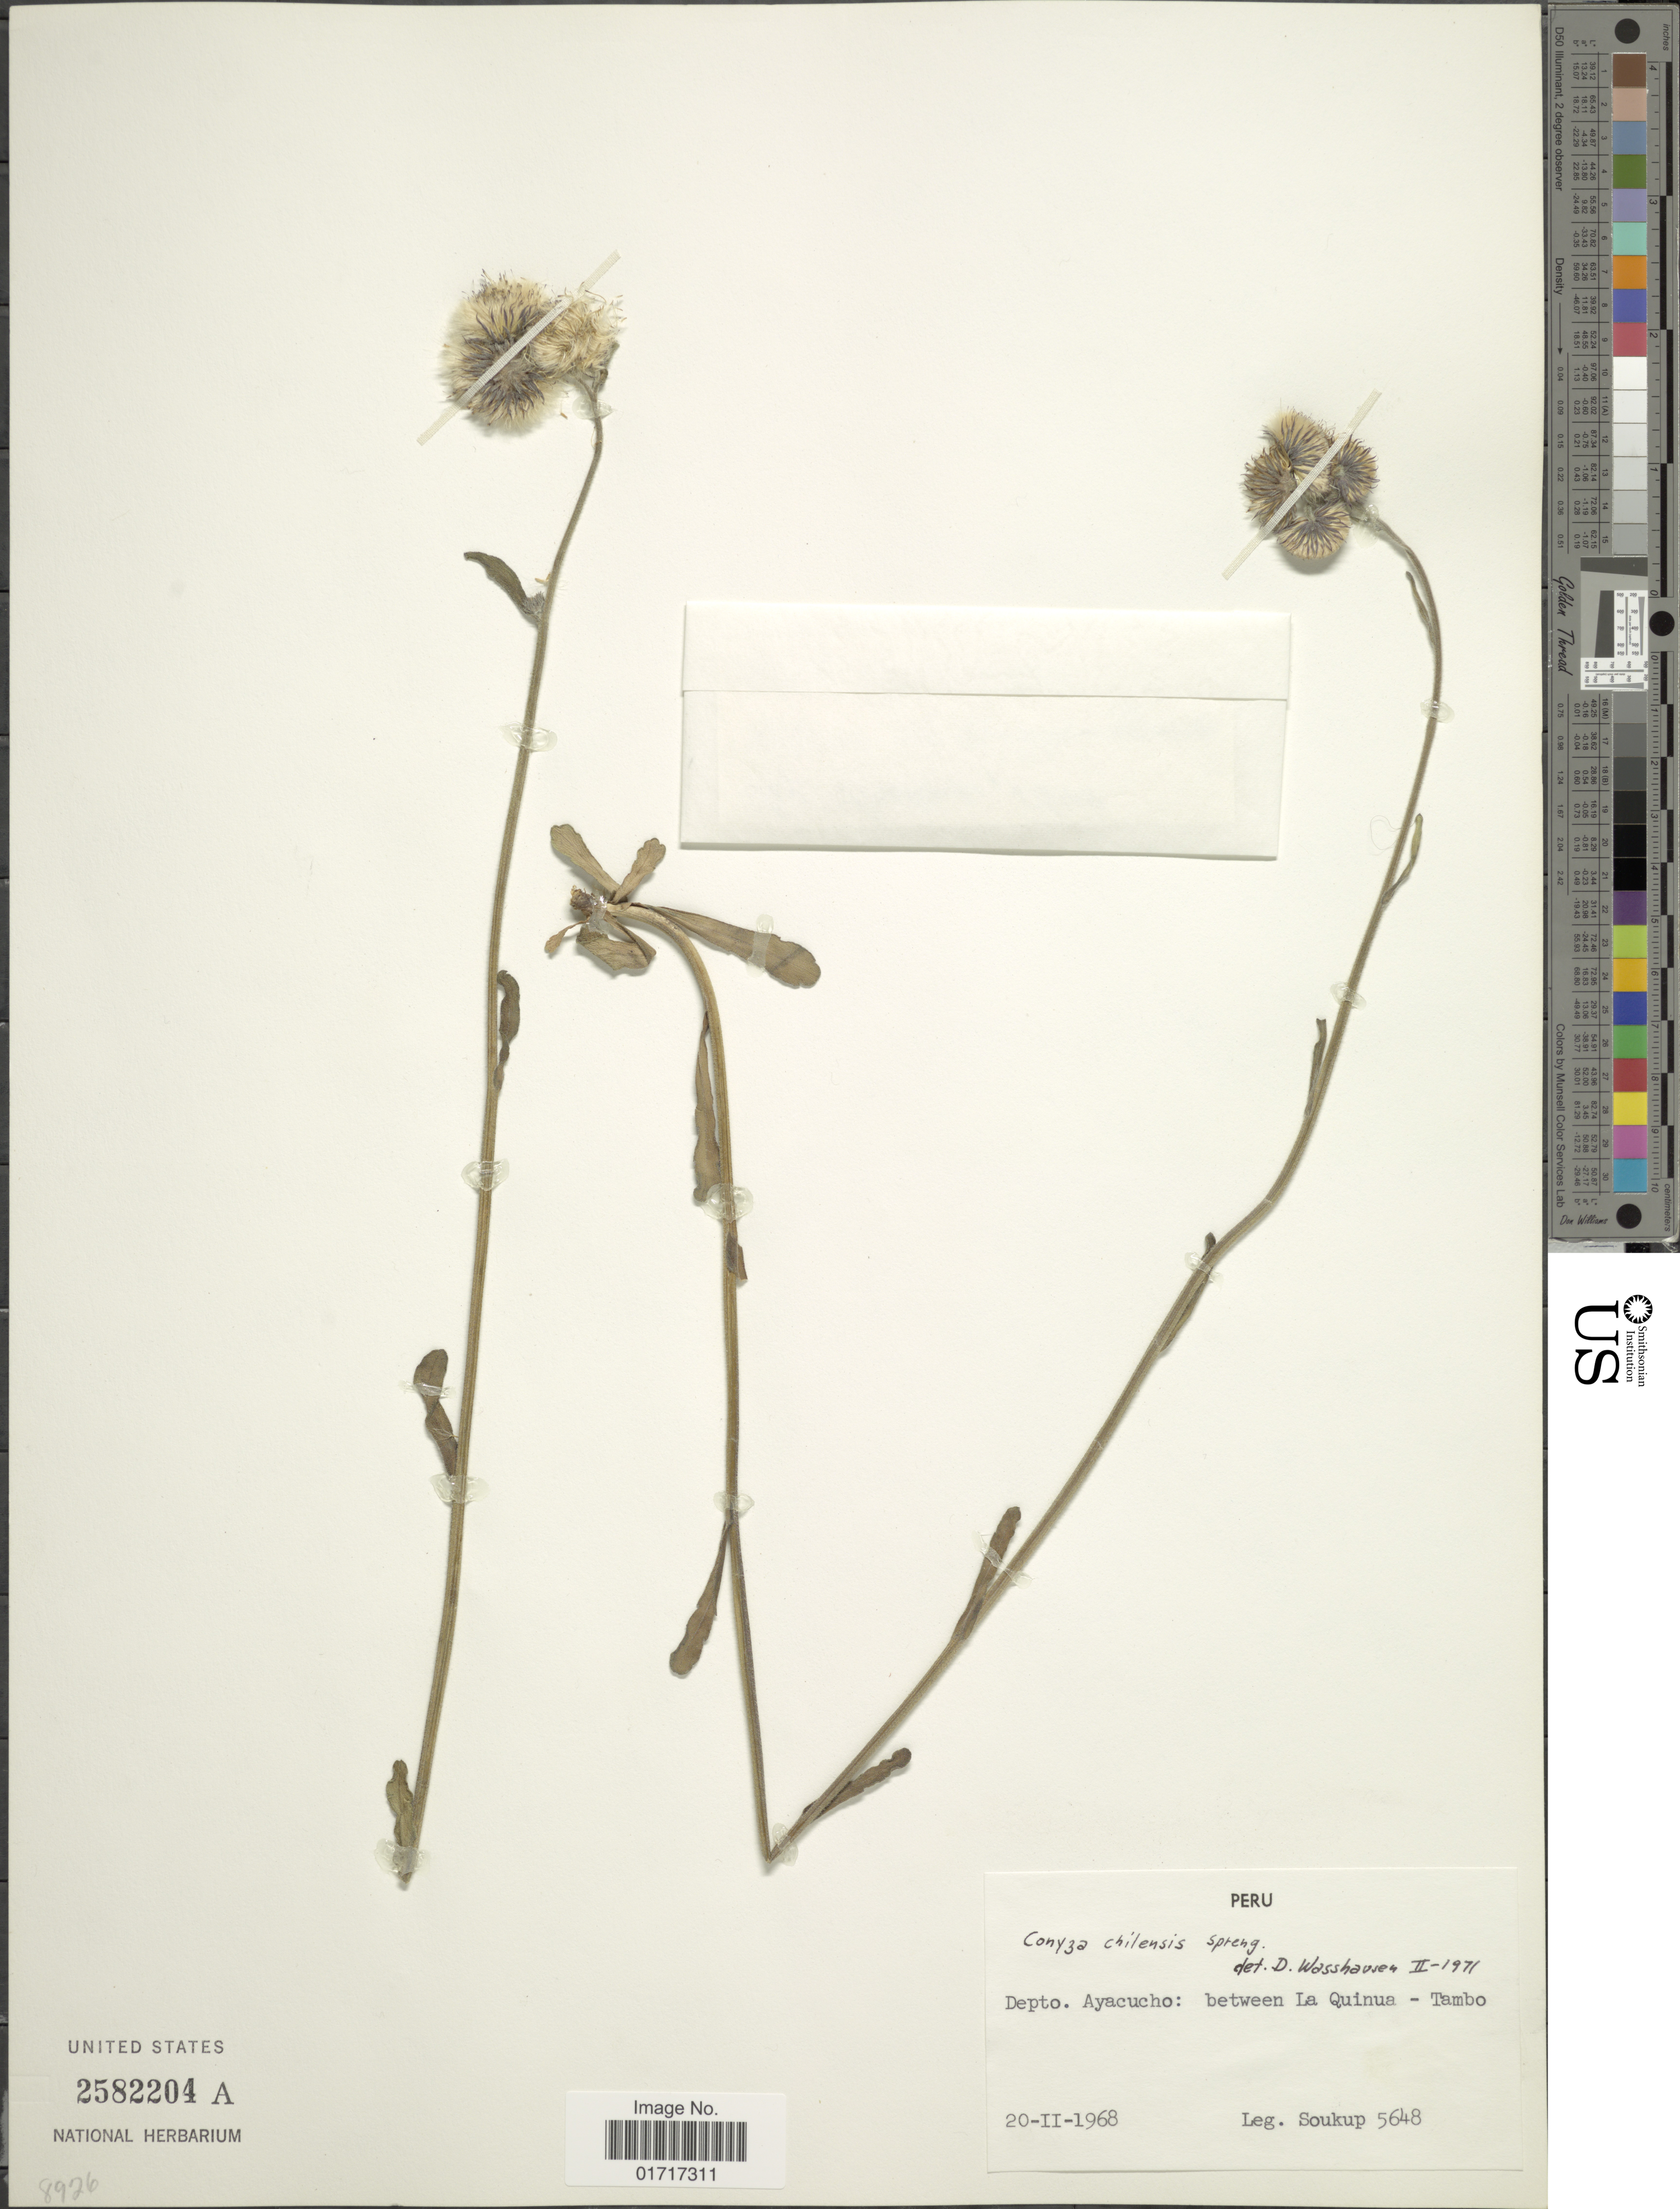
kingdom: Plantae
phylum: Tracheophyta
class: Magnoliopsida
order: Asterales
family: Asteraceae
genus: Conyza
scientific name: Conyza primulaefolia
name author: (Lam.) Cuatrec. & Lourteig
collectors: -- Soukup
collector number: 5648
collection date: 1968-02-20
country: Peru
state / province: Ayacucho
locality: Dept. Ayacucho: between La Quina - Tambo.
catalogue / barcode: US 2582204A